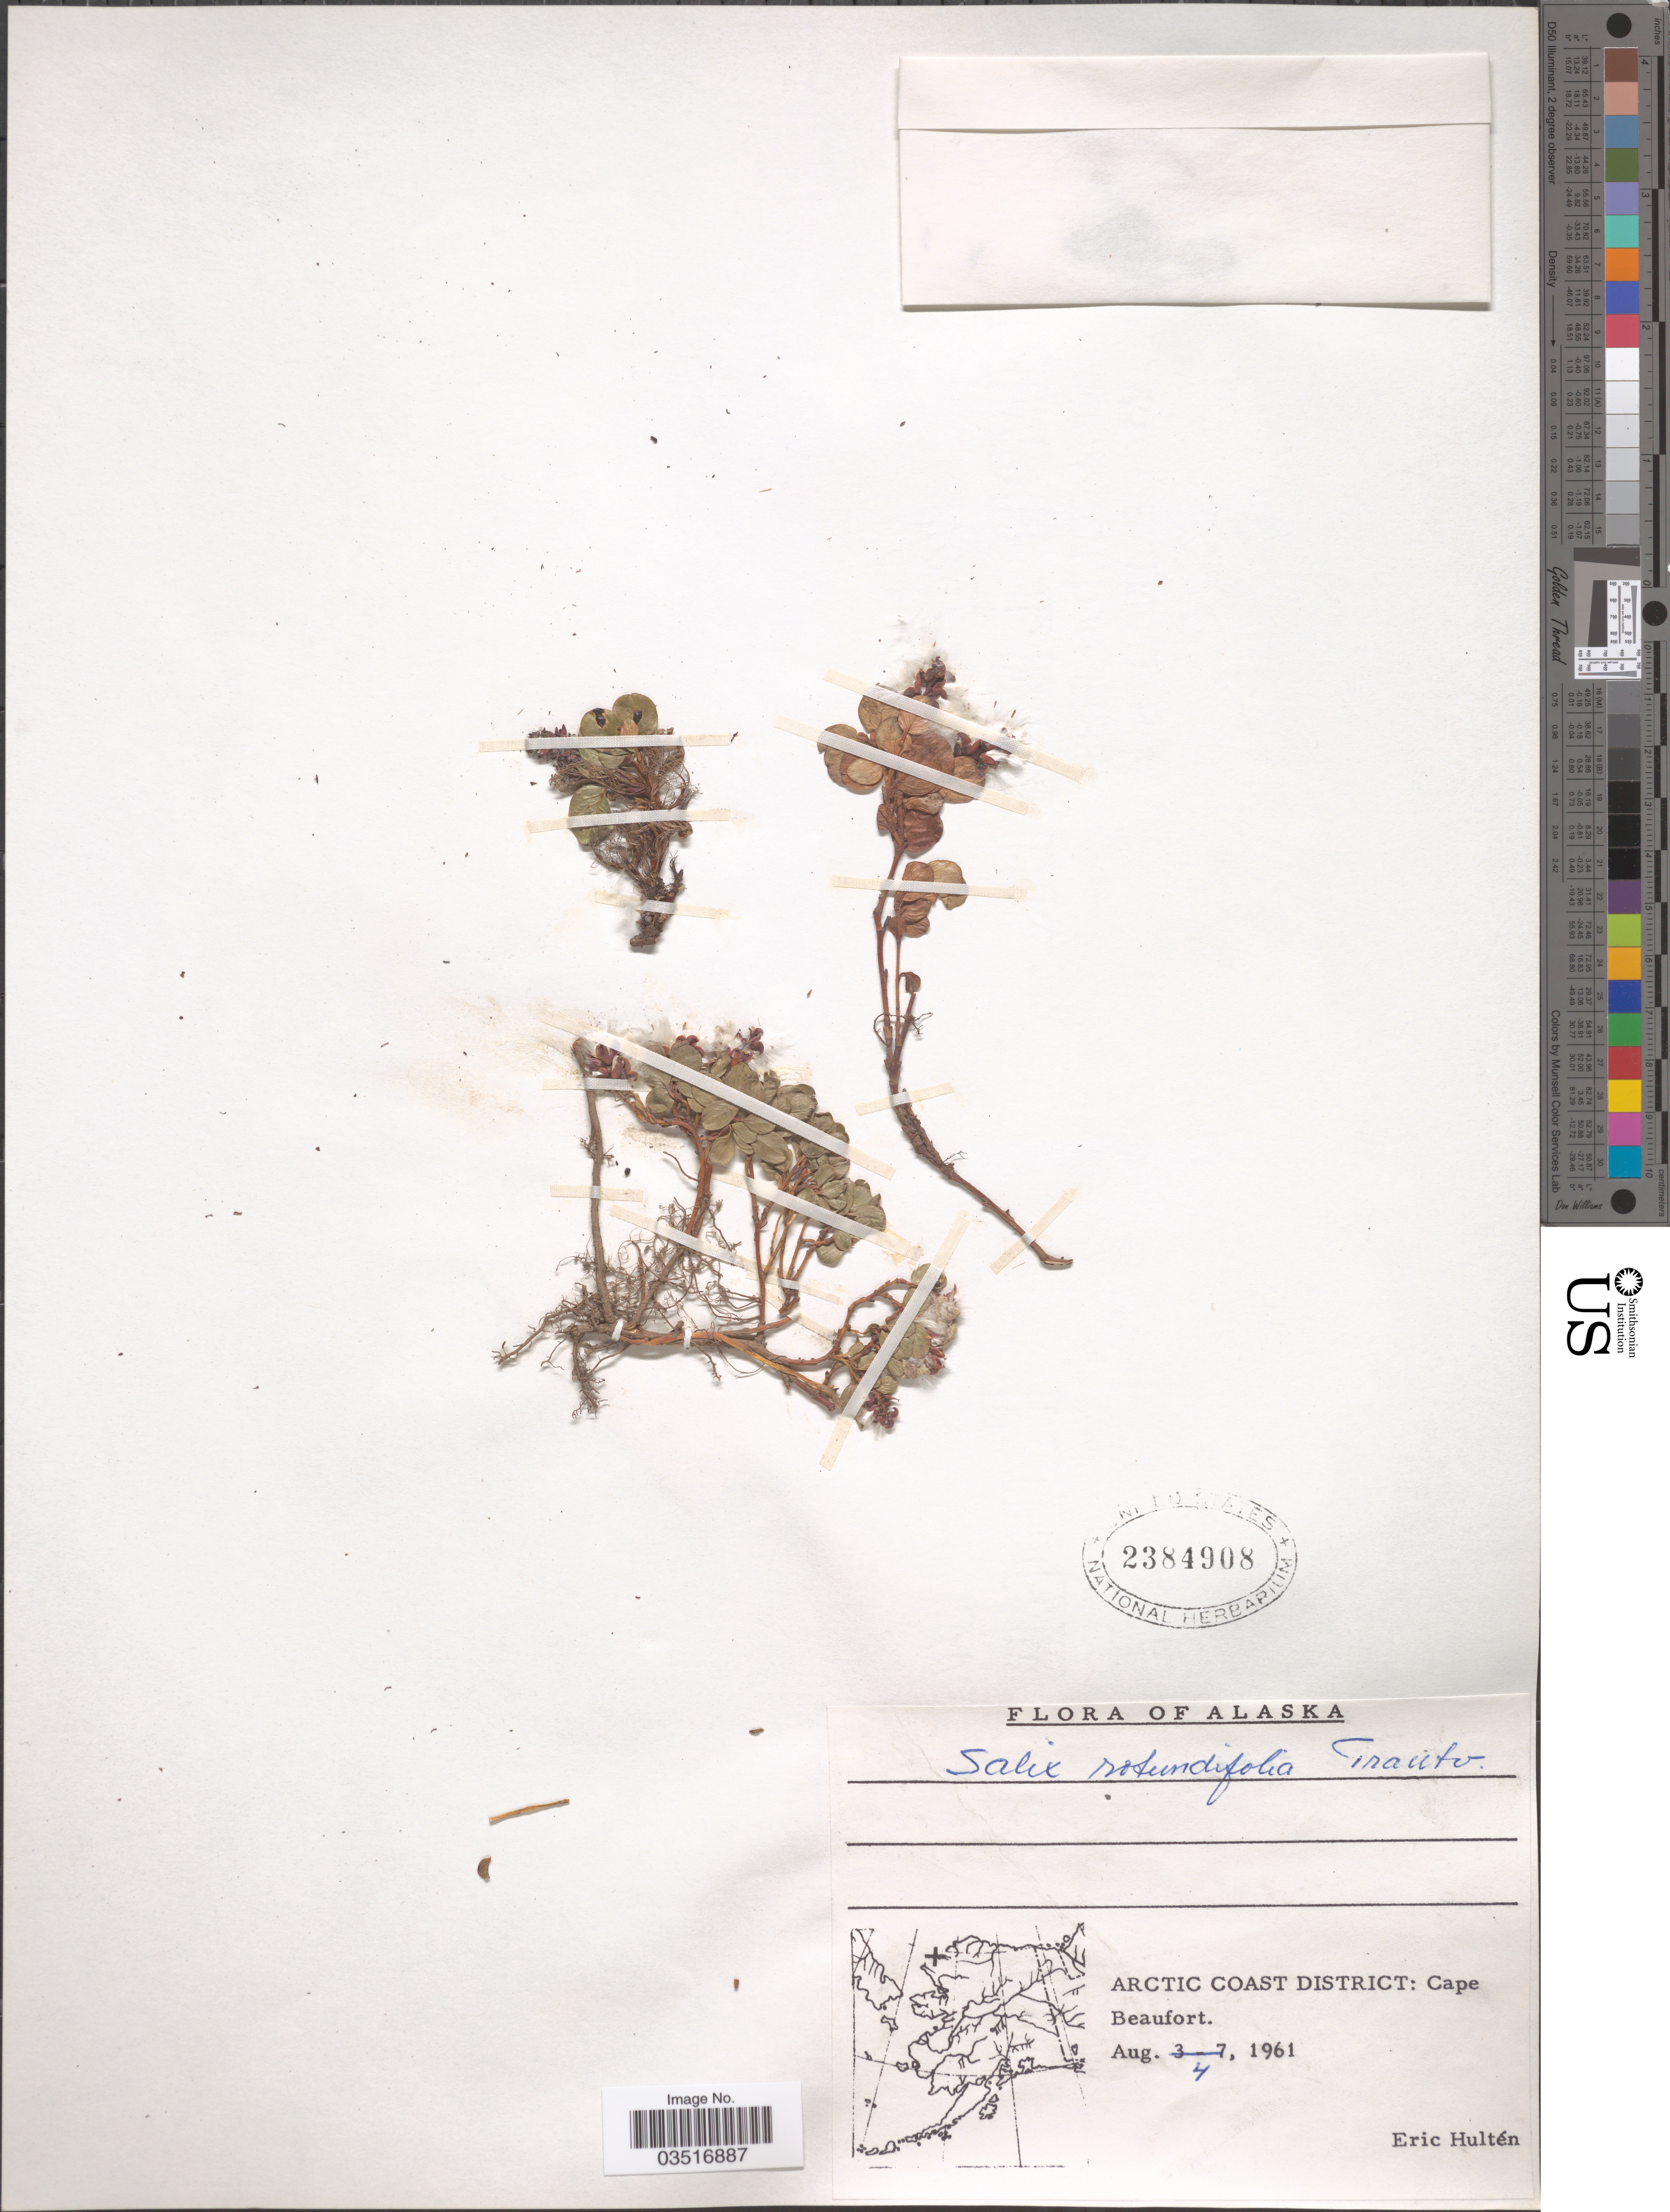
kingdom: Plantae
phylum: Tracheophyta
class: Magnoliopsida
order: Malpighiales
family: Salicaceae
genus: Salix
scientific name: Salix rotundifolia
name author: Trautv.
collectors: E. G. Hultén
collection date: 1961-08-04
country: United States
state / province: Alaska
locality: Arctic Coast District: Cape Beaufort.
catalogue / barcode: US 2384908